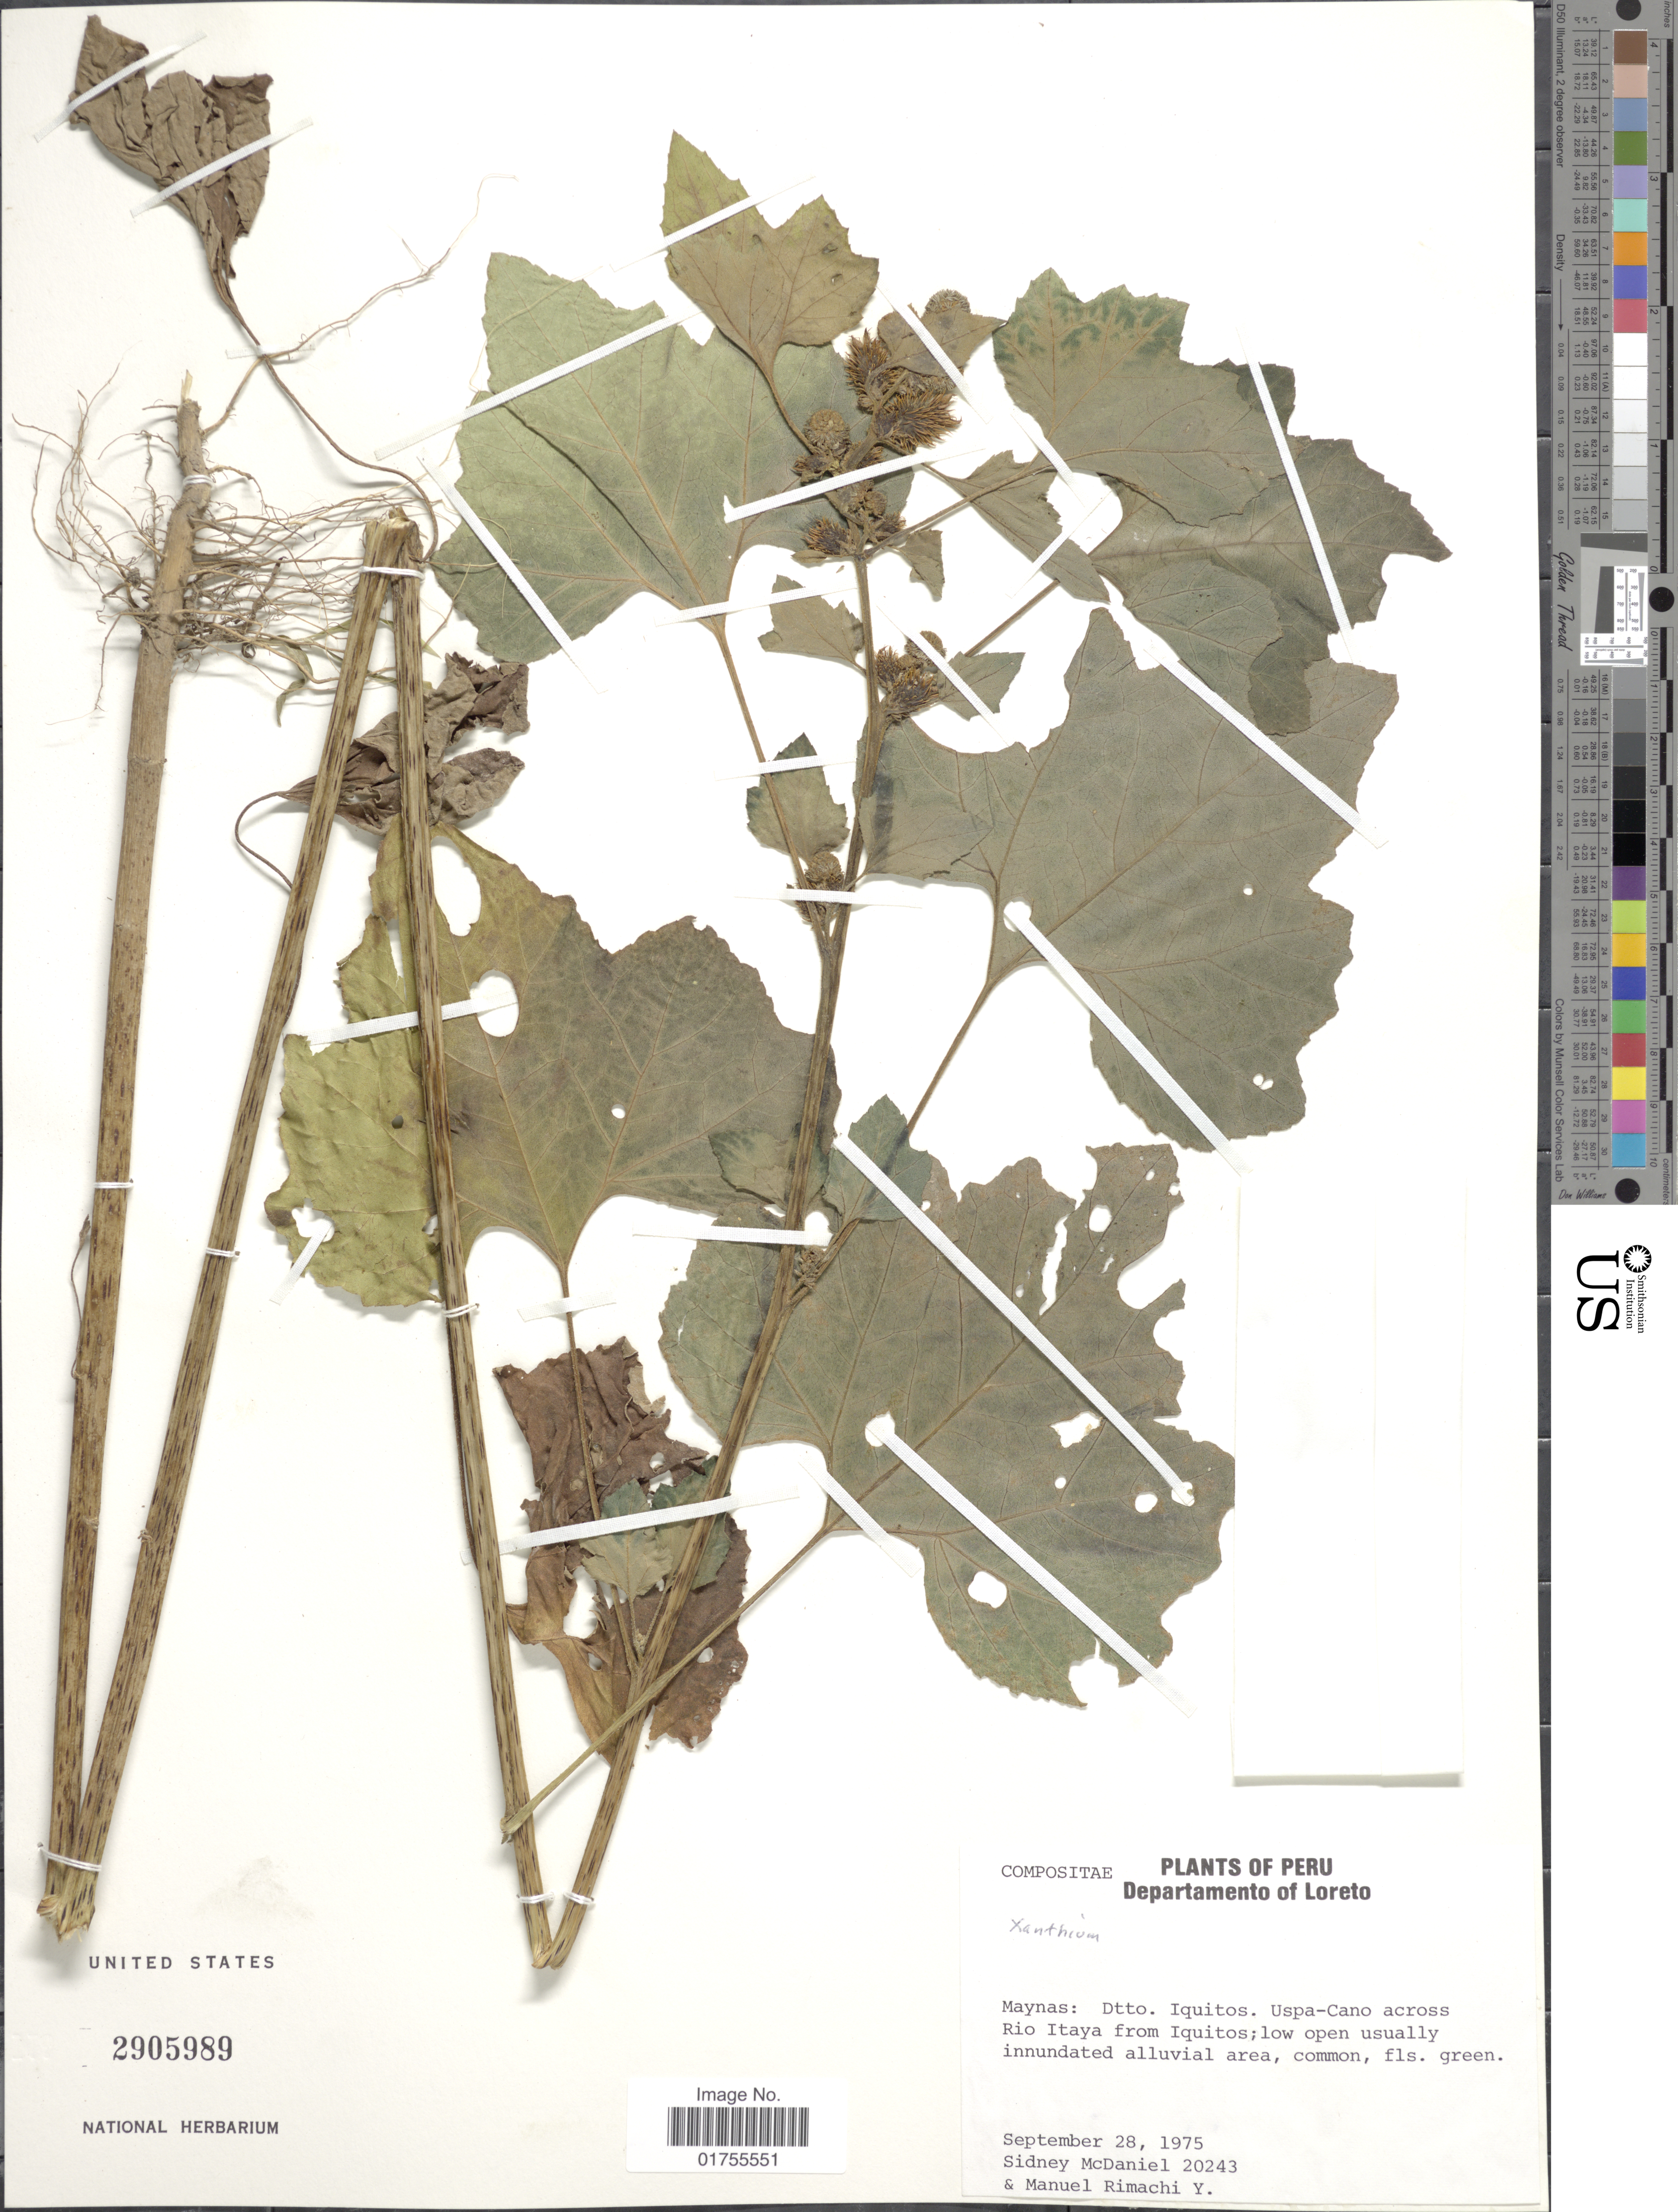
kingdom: Plantae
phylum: Tracheophyta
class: Magnoliopsida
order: Asterales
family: Asteraceae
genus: Xanthium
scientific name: Xanthium strumarium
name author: L.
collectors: S. McDaniel & M. Rimachi Y.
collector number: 20243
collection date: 1975-09-28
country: Peru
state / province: Loreto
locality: Departamento Loreto, Maynas: Dtto. Iquitos, Uspa-Cano across Rio Itaya from Iquitos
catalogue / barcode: US 2905989